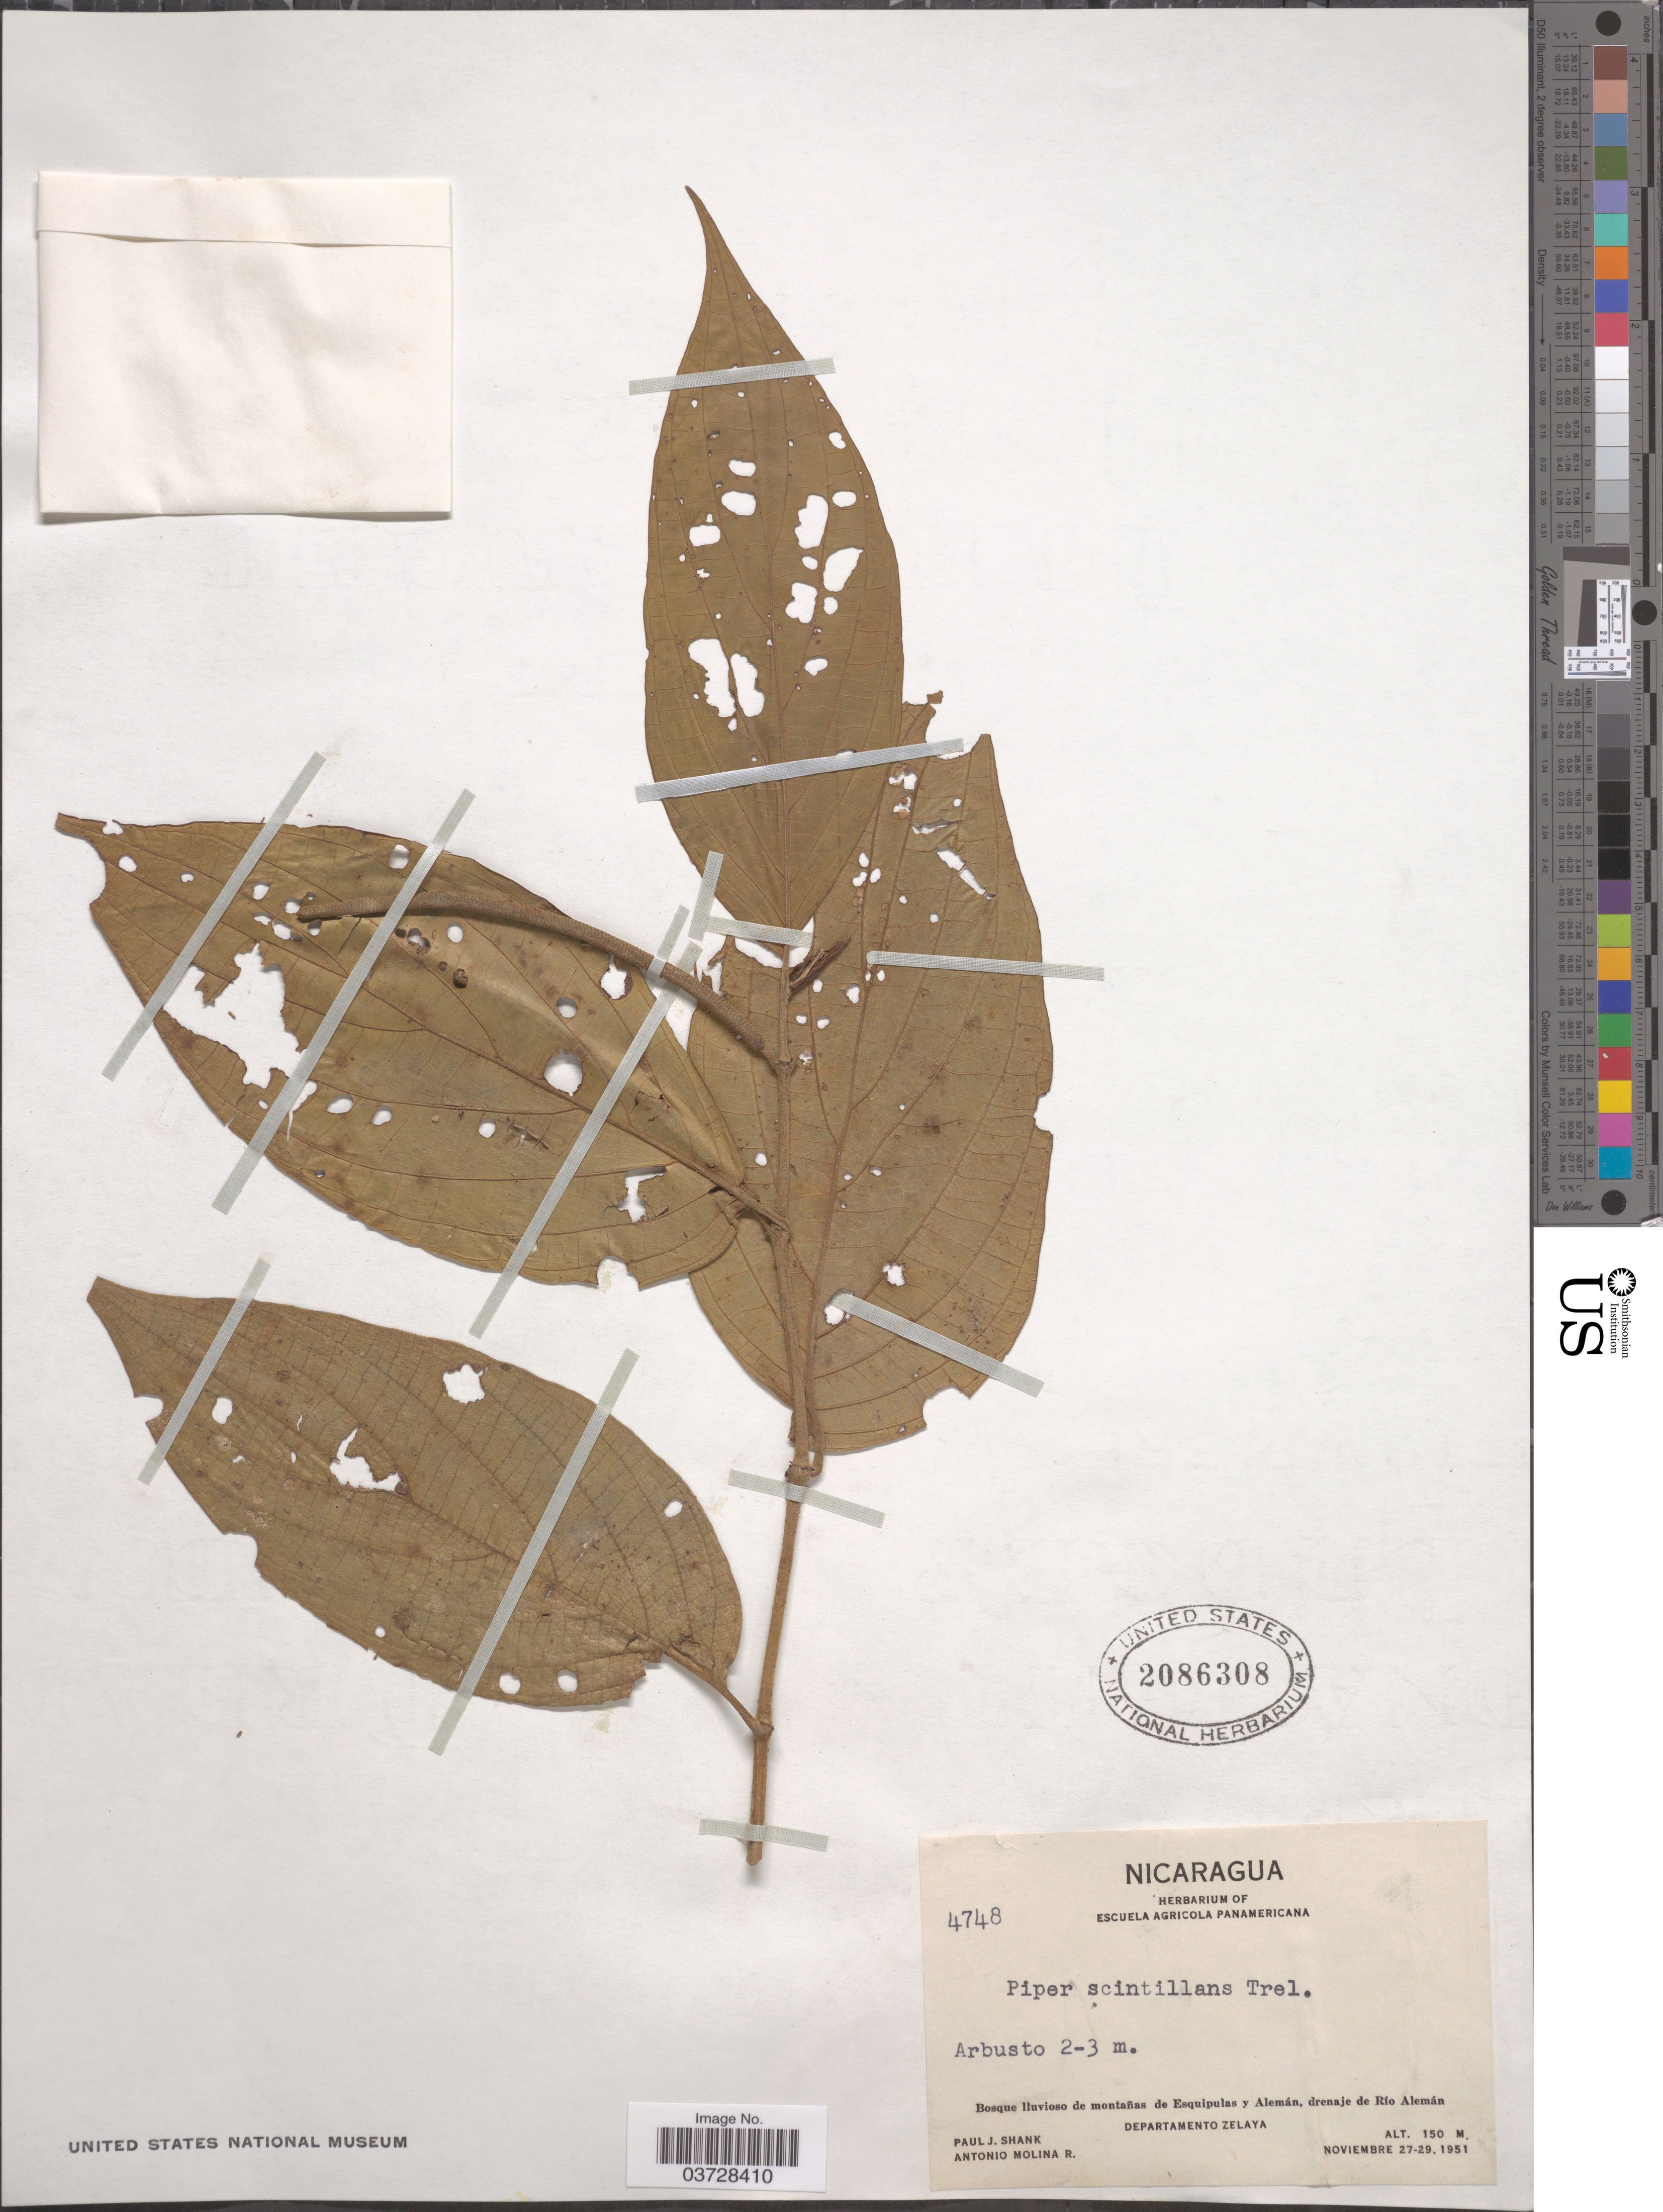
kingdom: Plantae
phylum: Tracheophyta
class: Magnoliopsida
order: Piperales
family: Piperaceae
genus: Piper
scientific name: Piper scintillans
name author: Trel.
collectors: P. J. Shank & A. Molina R.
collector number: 4748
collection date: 1951-11-27/1951-11-29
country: Nicaragua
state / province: Atlántico Norte / Atlántico Sur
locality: Bosque lluvioso de montañas de Esquipulas y Alemán, drenaje de Río Alemán. Departamento Zelaya.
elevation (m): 150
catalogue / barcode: US 2086308